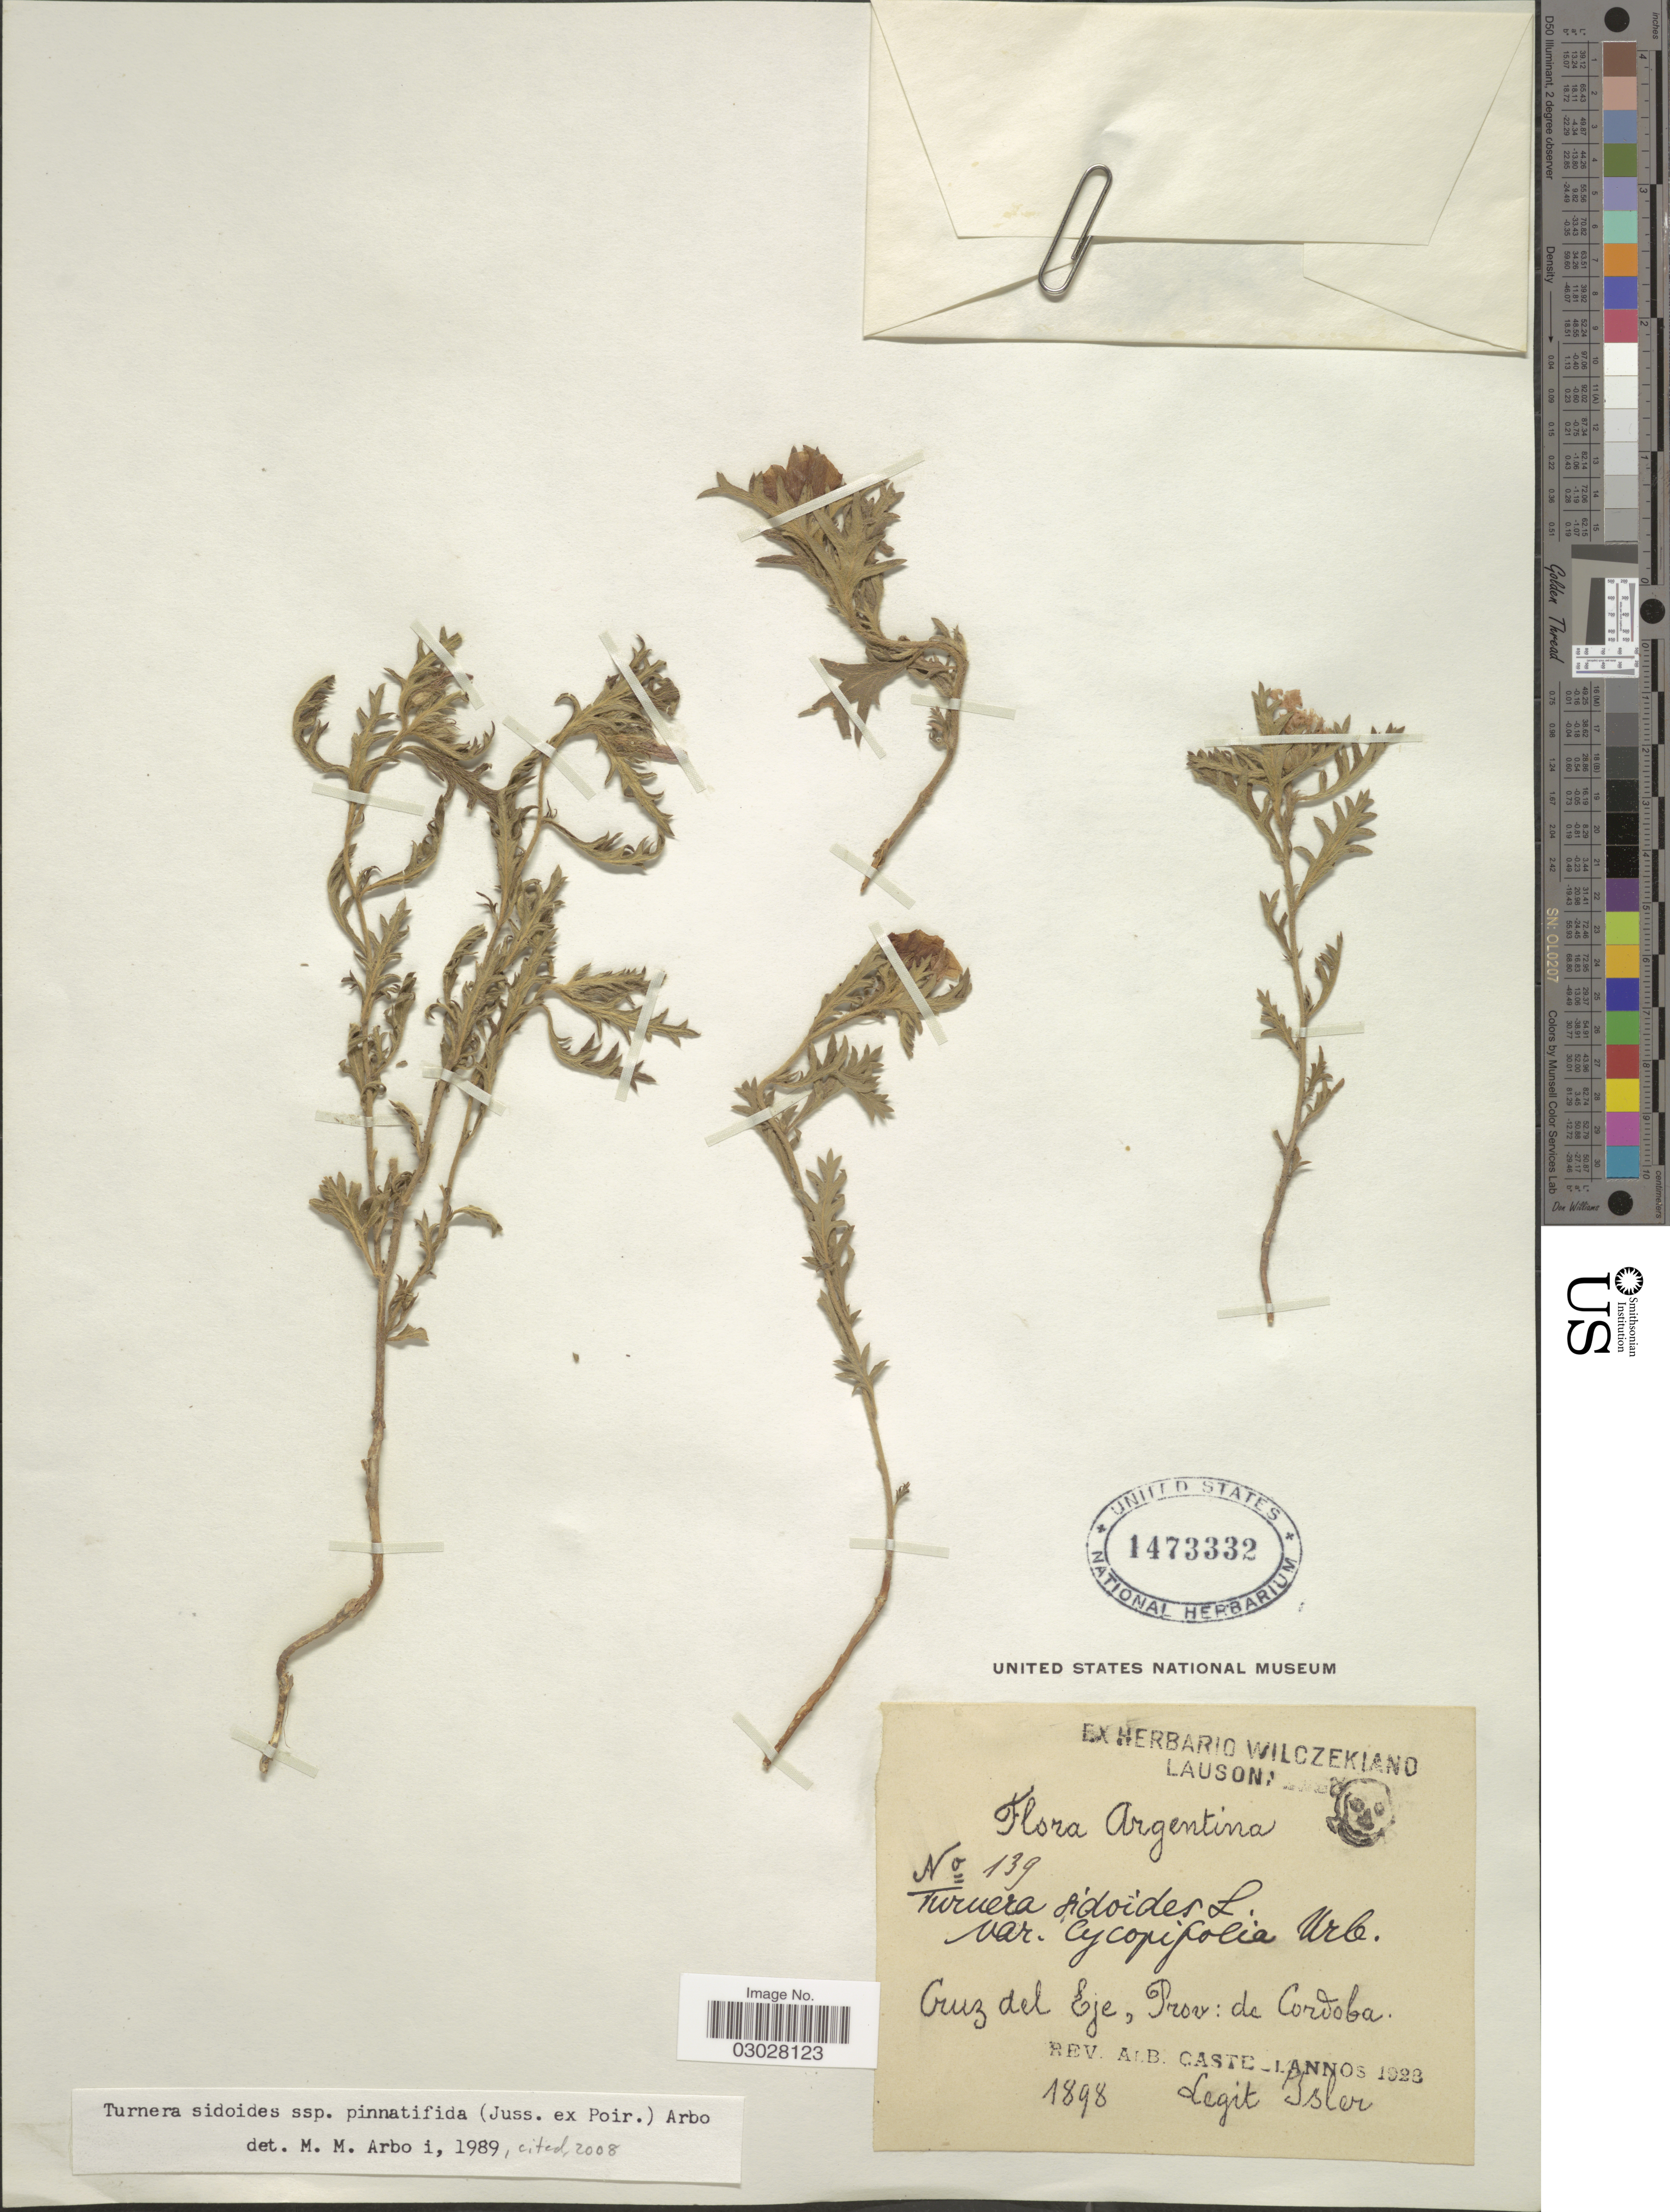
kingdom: Plantae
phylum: Tracheophyta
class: Magnoliopsida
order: Malpighiales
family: Turneraceae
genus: Turnera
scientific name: Turnera sidoides subsp. pinnatifida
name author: (Juss. ex Poir.) Arbo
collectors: -. Isler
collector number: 139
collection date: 1898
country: Argentina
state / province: Cordoba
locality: Cruz del Eje, Prov: de Cordoba.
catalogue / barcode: US 1473332